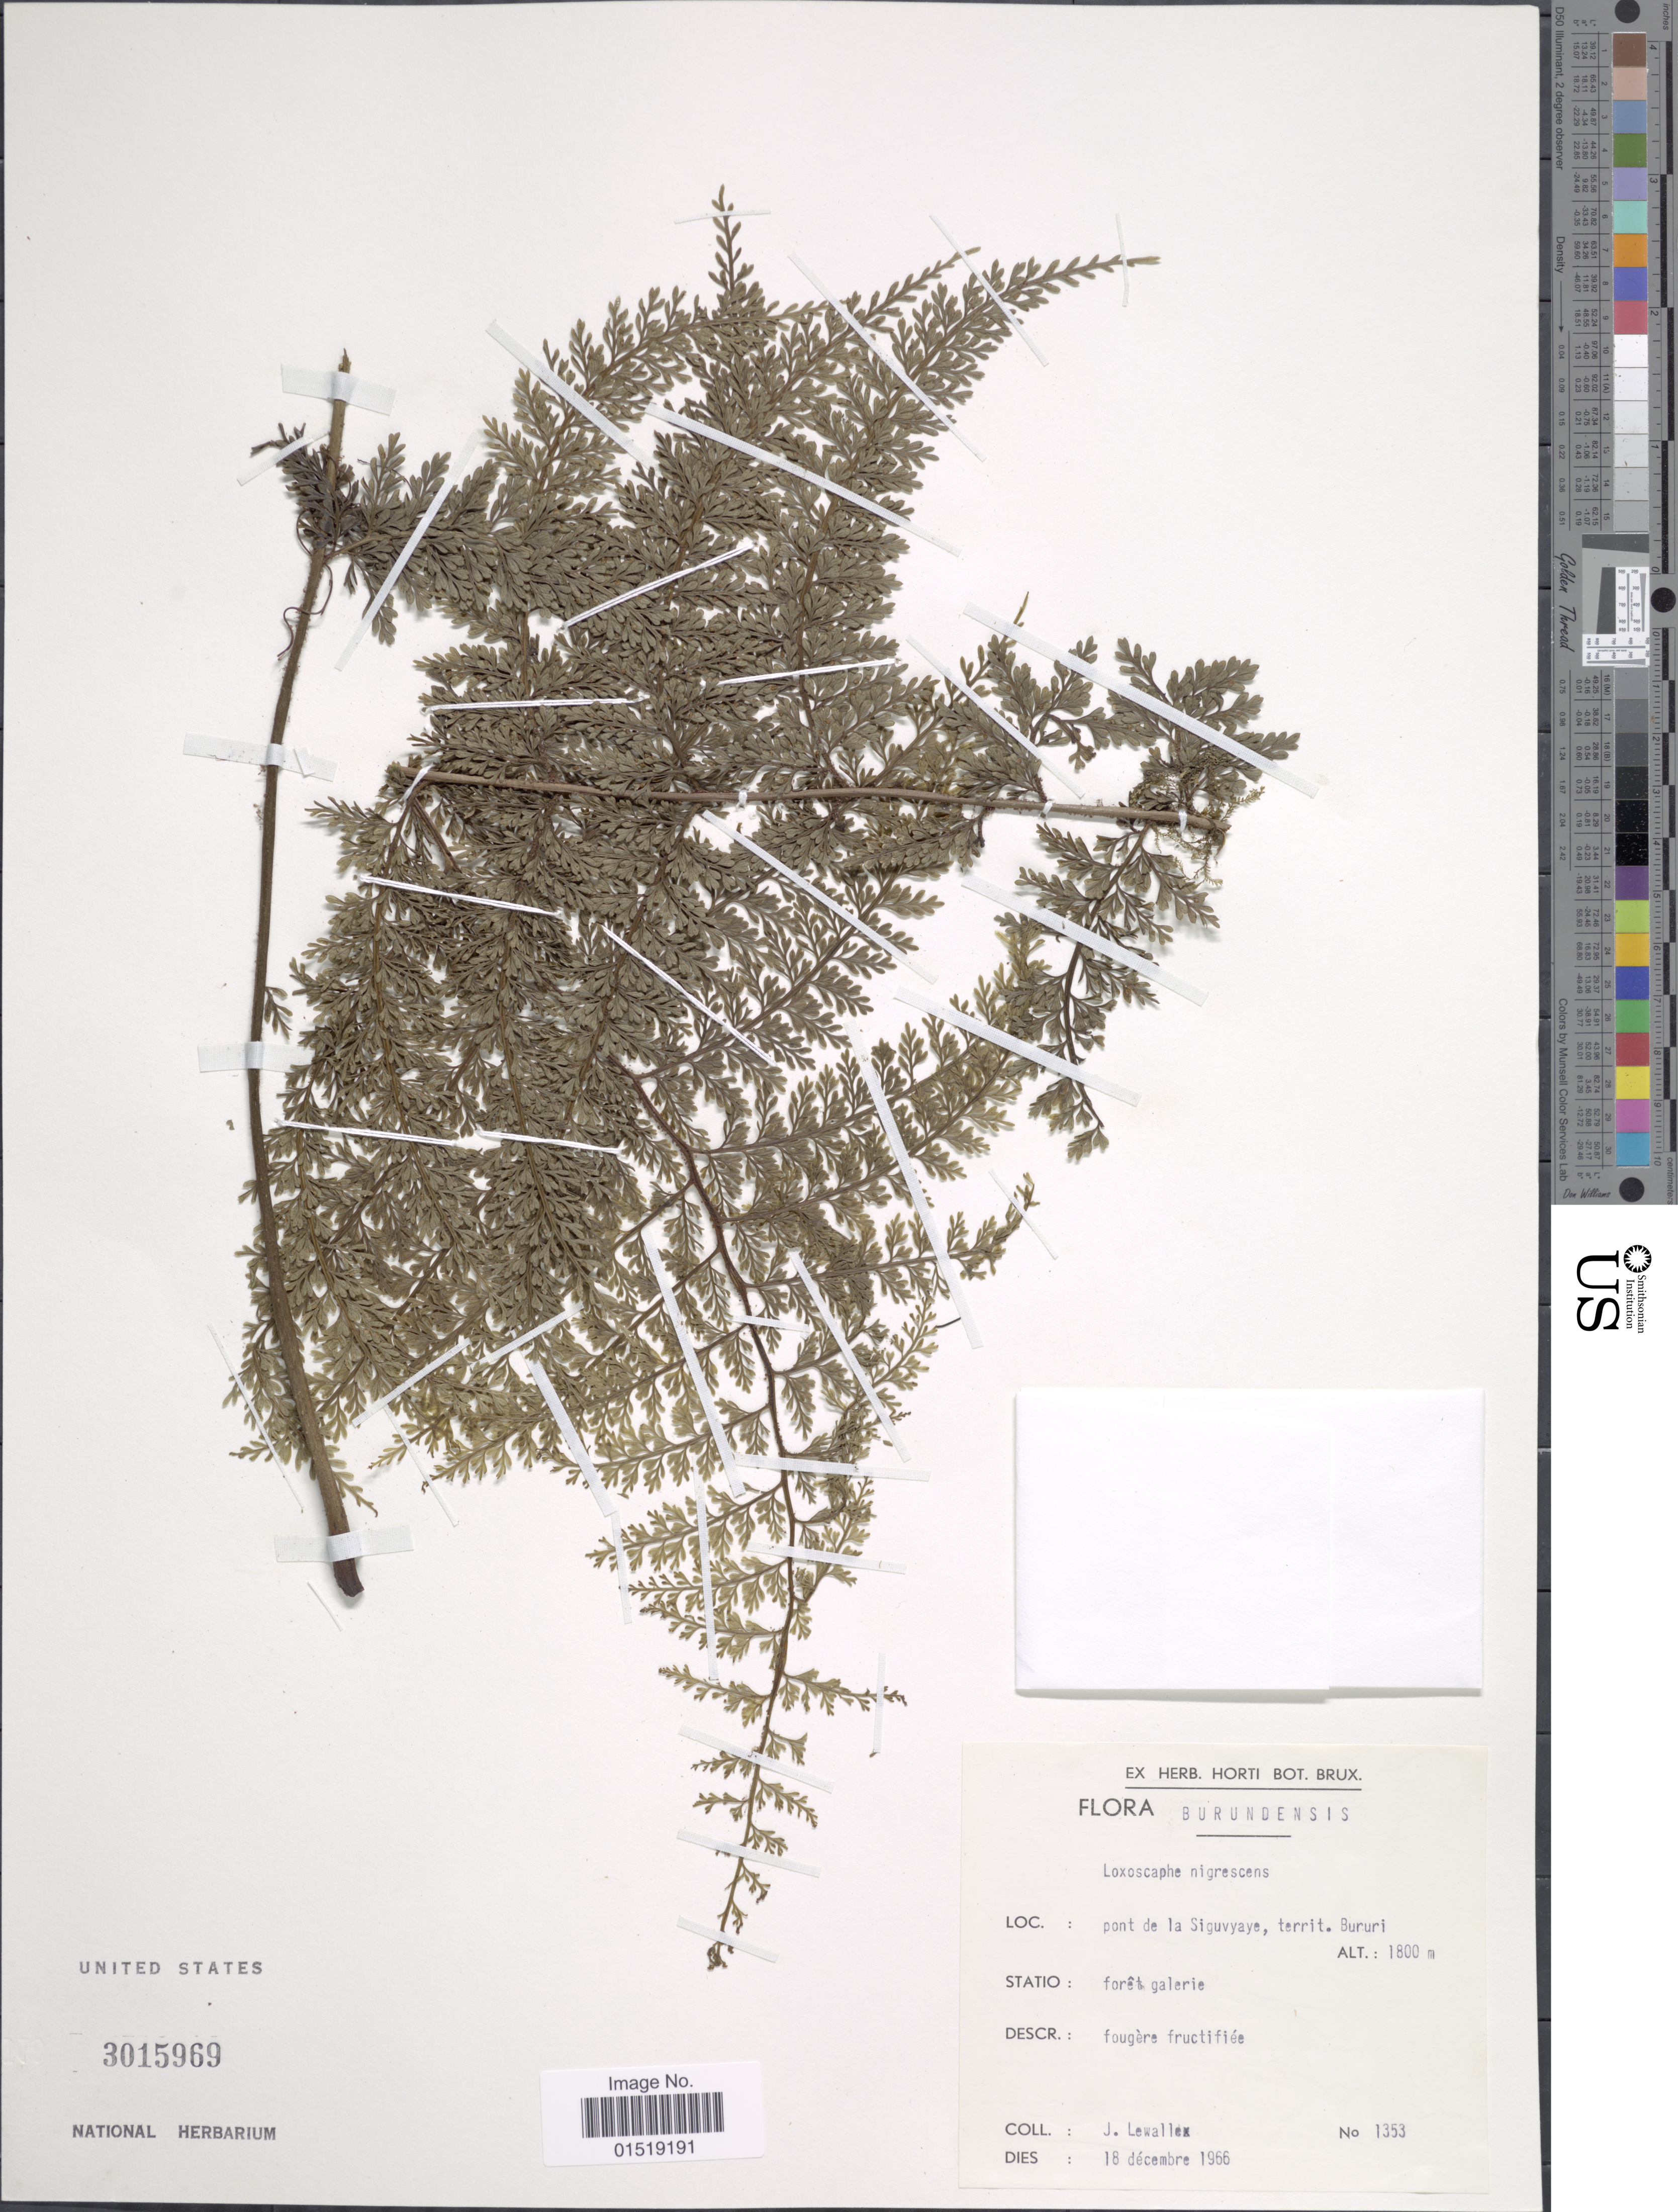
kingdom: Plantae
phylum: Tracheophyta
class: Polypodiopsida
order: Polypodiales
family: Aspleniaceae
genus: Asplenium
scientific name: Asplenium hypomelas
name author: Kuhn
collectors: J. Lewalle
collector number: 1353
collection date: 1966-12-18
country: Burundi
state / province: Bururi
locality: Burundensis. Pont de la Siguvyaye, territ. Bururi.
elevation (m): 1800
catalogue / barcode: US 3015969